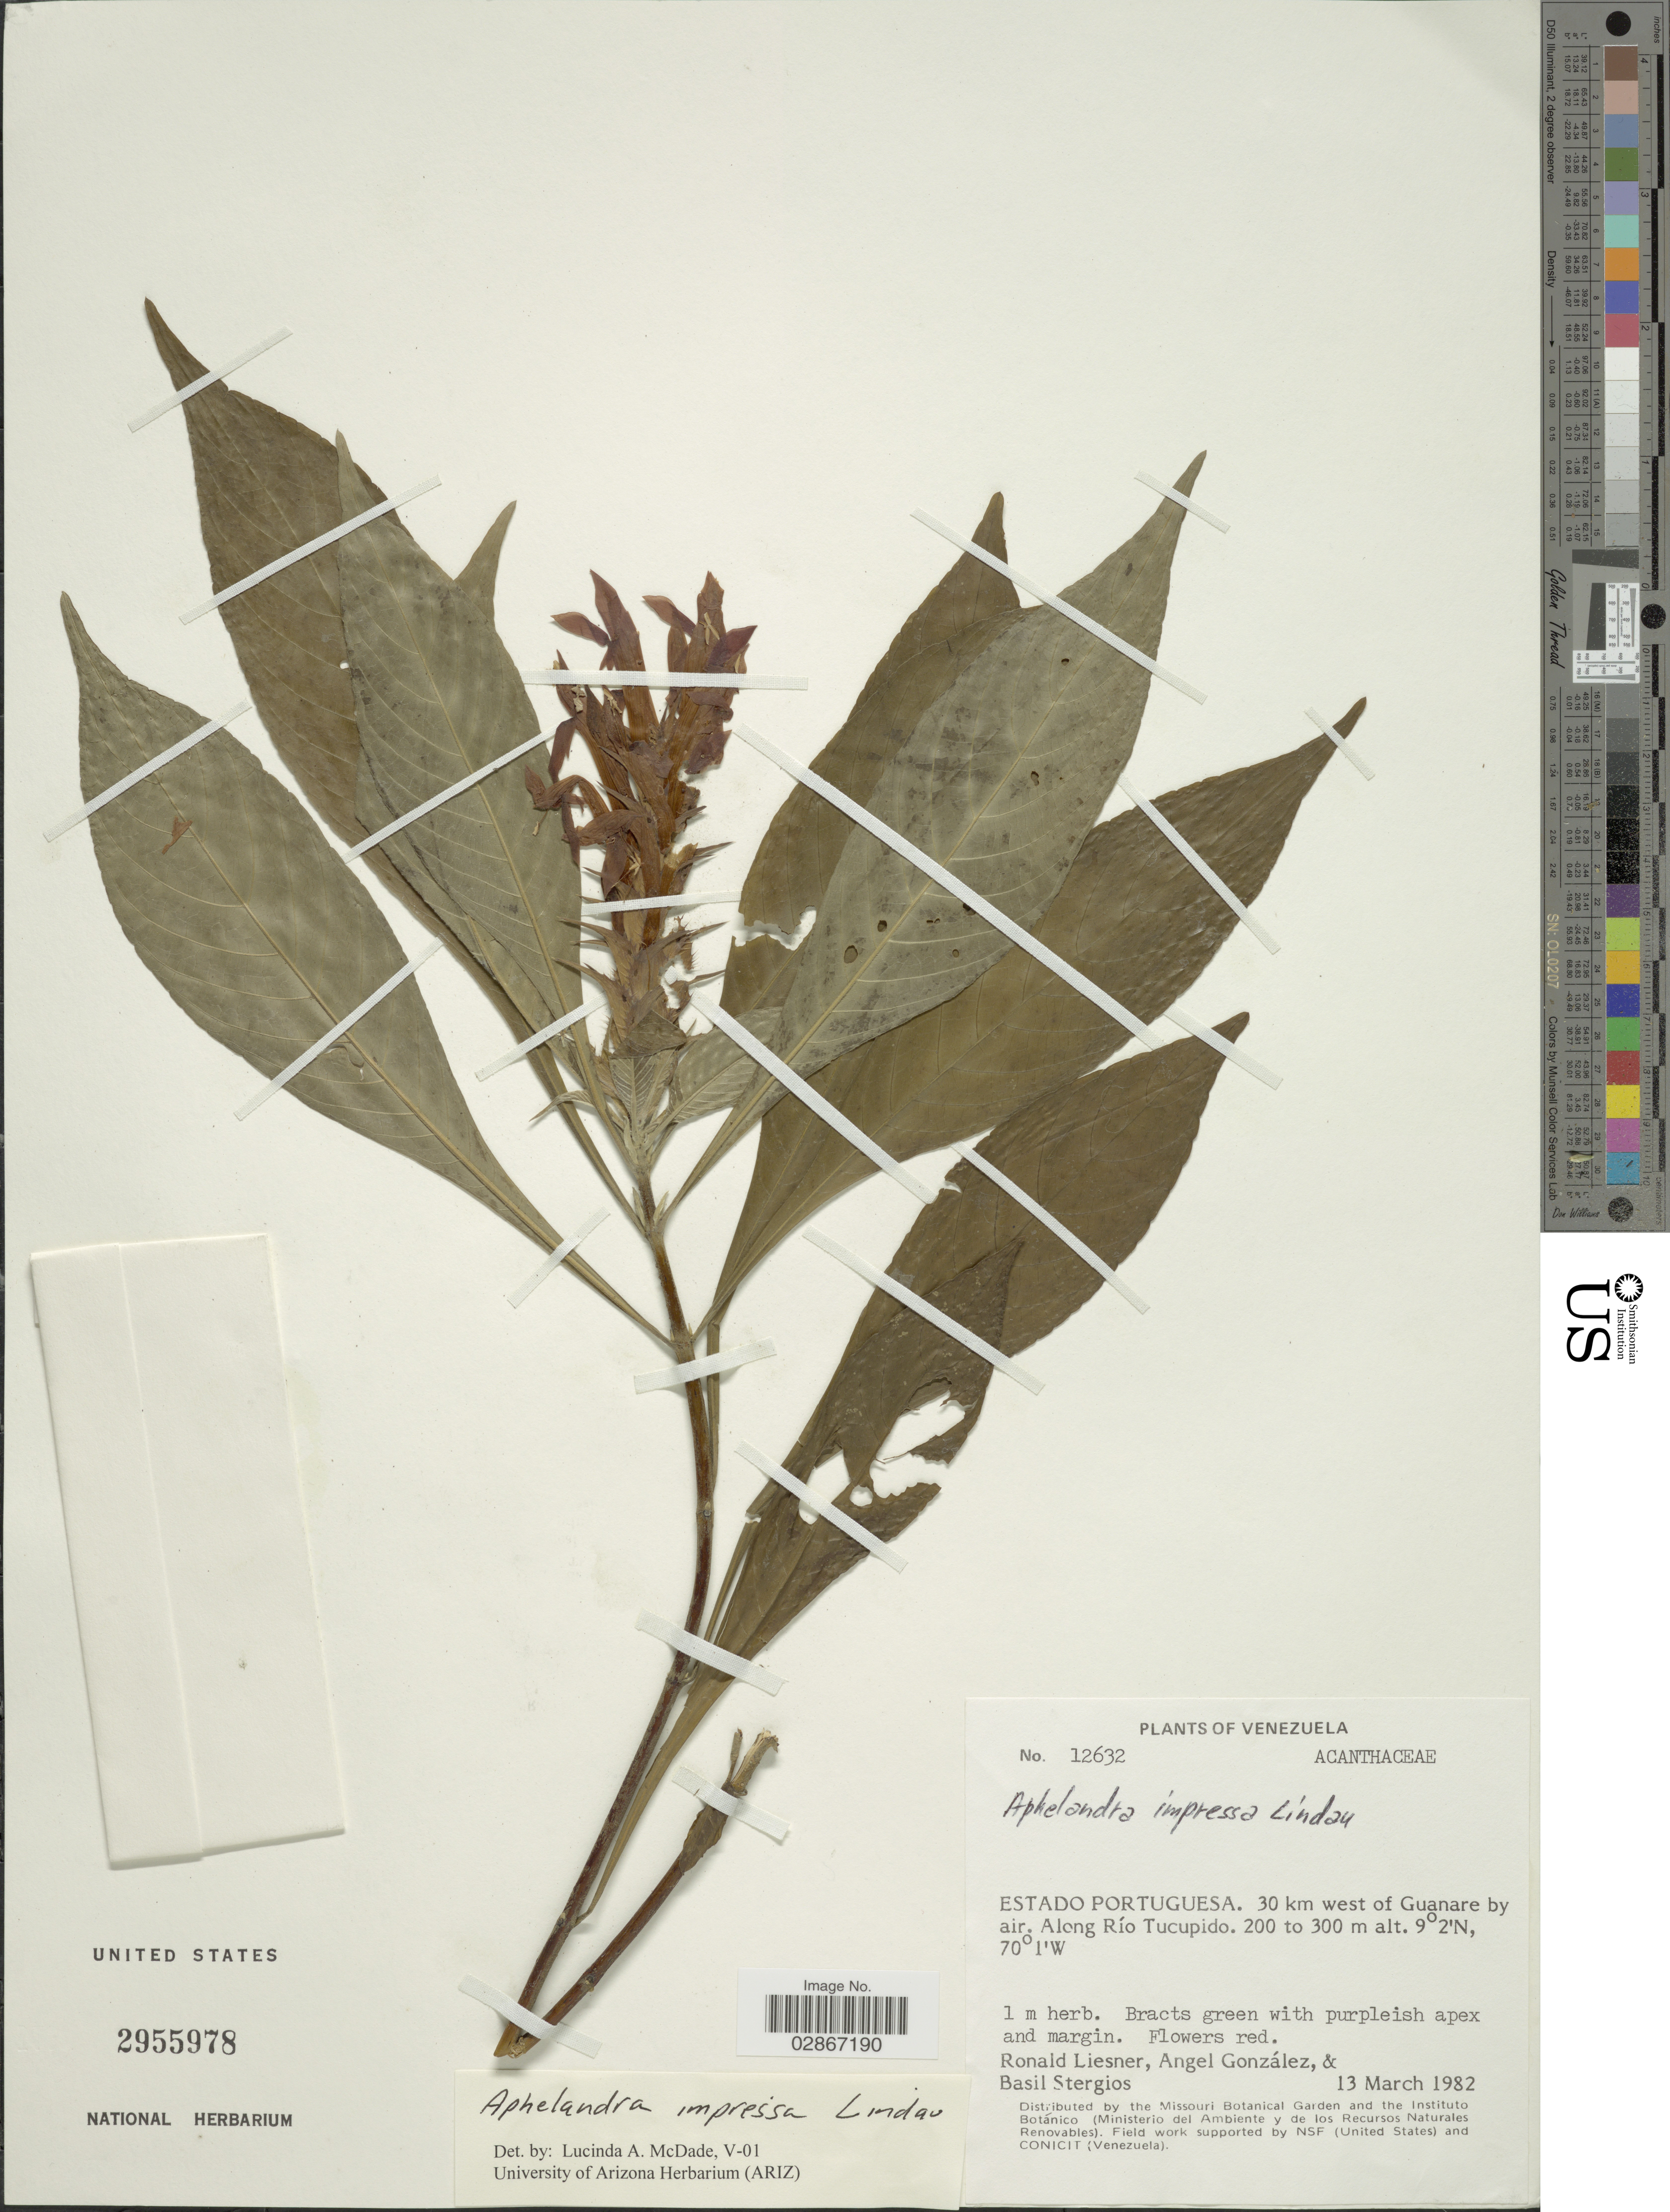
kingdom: Plantae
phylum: Tracheophyta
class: Magnoliopsida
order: Lamiales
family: Acanthaceae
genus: Aphelandra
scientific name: Aphelandra impressa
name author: Lindau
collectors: R. L. Liesner, A. C. González & B. G. Stergios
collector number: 12632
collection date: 1982-03-13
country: Venezuela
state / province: Portuguesa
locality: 30 km W of Guanare by air, along Rio Tucupido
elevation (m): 200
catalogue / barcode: US 2955978